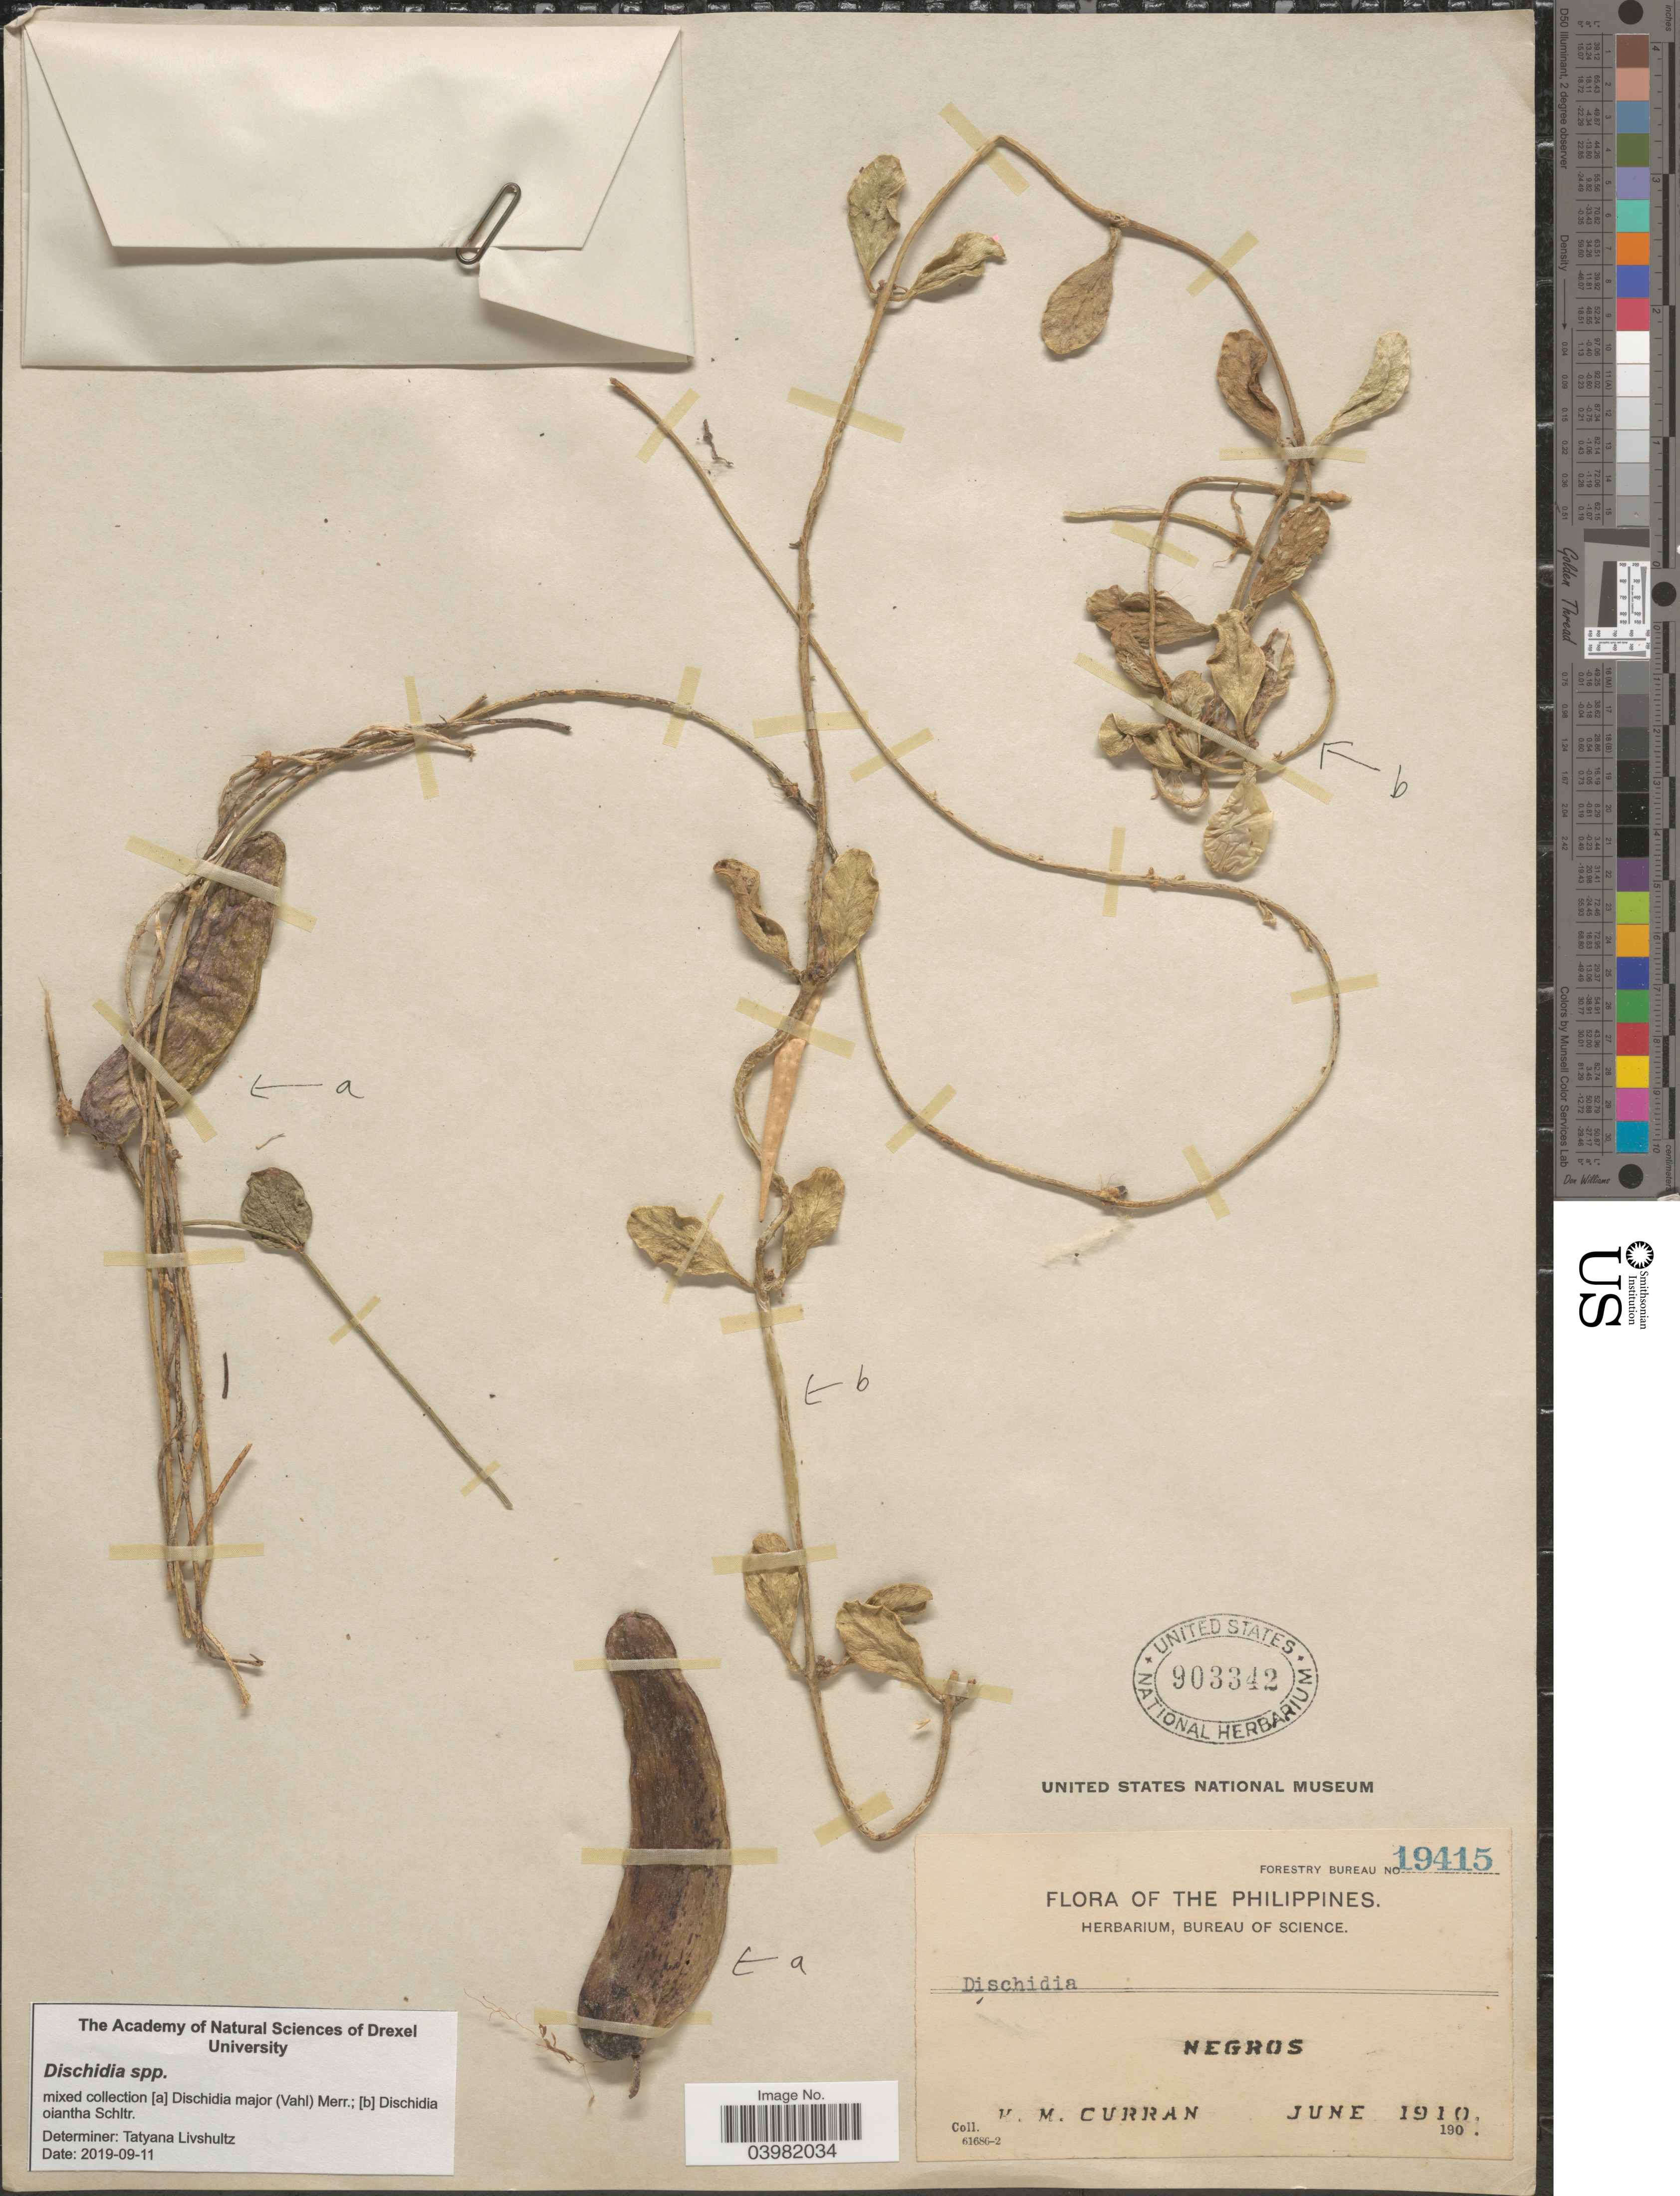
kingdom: Plantae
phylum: Tracheophyta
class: Magnoliopsida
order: Gentianales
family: Apocynaceae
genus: Dischidia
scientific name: Dischidia sp.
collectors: H. M. Curran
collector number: Forestry Bureau 19415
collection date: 1910-06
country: Philippines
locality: Negros.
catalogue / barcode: US 903342